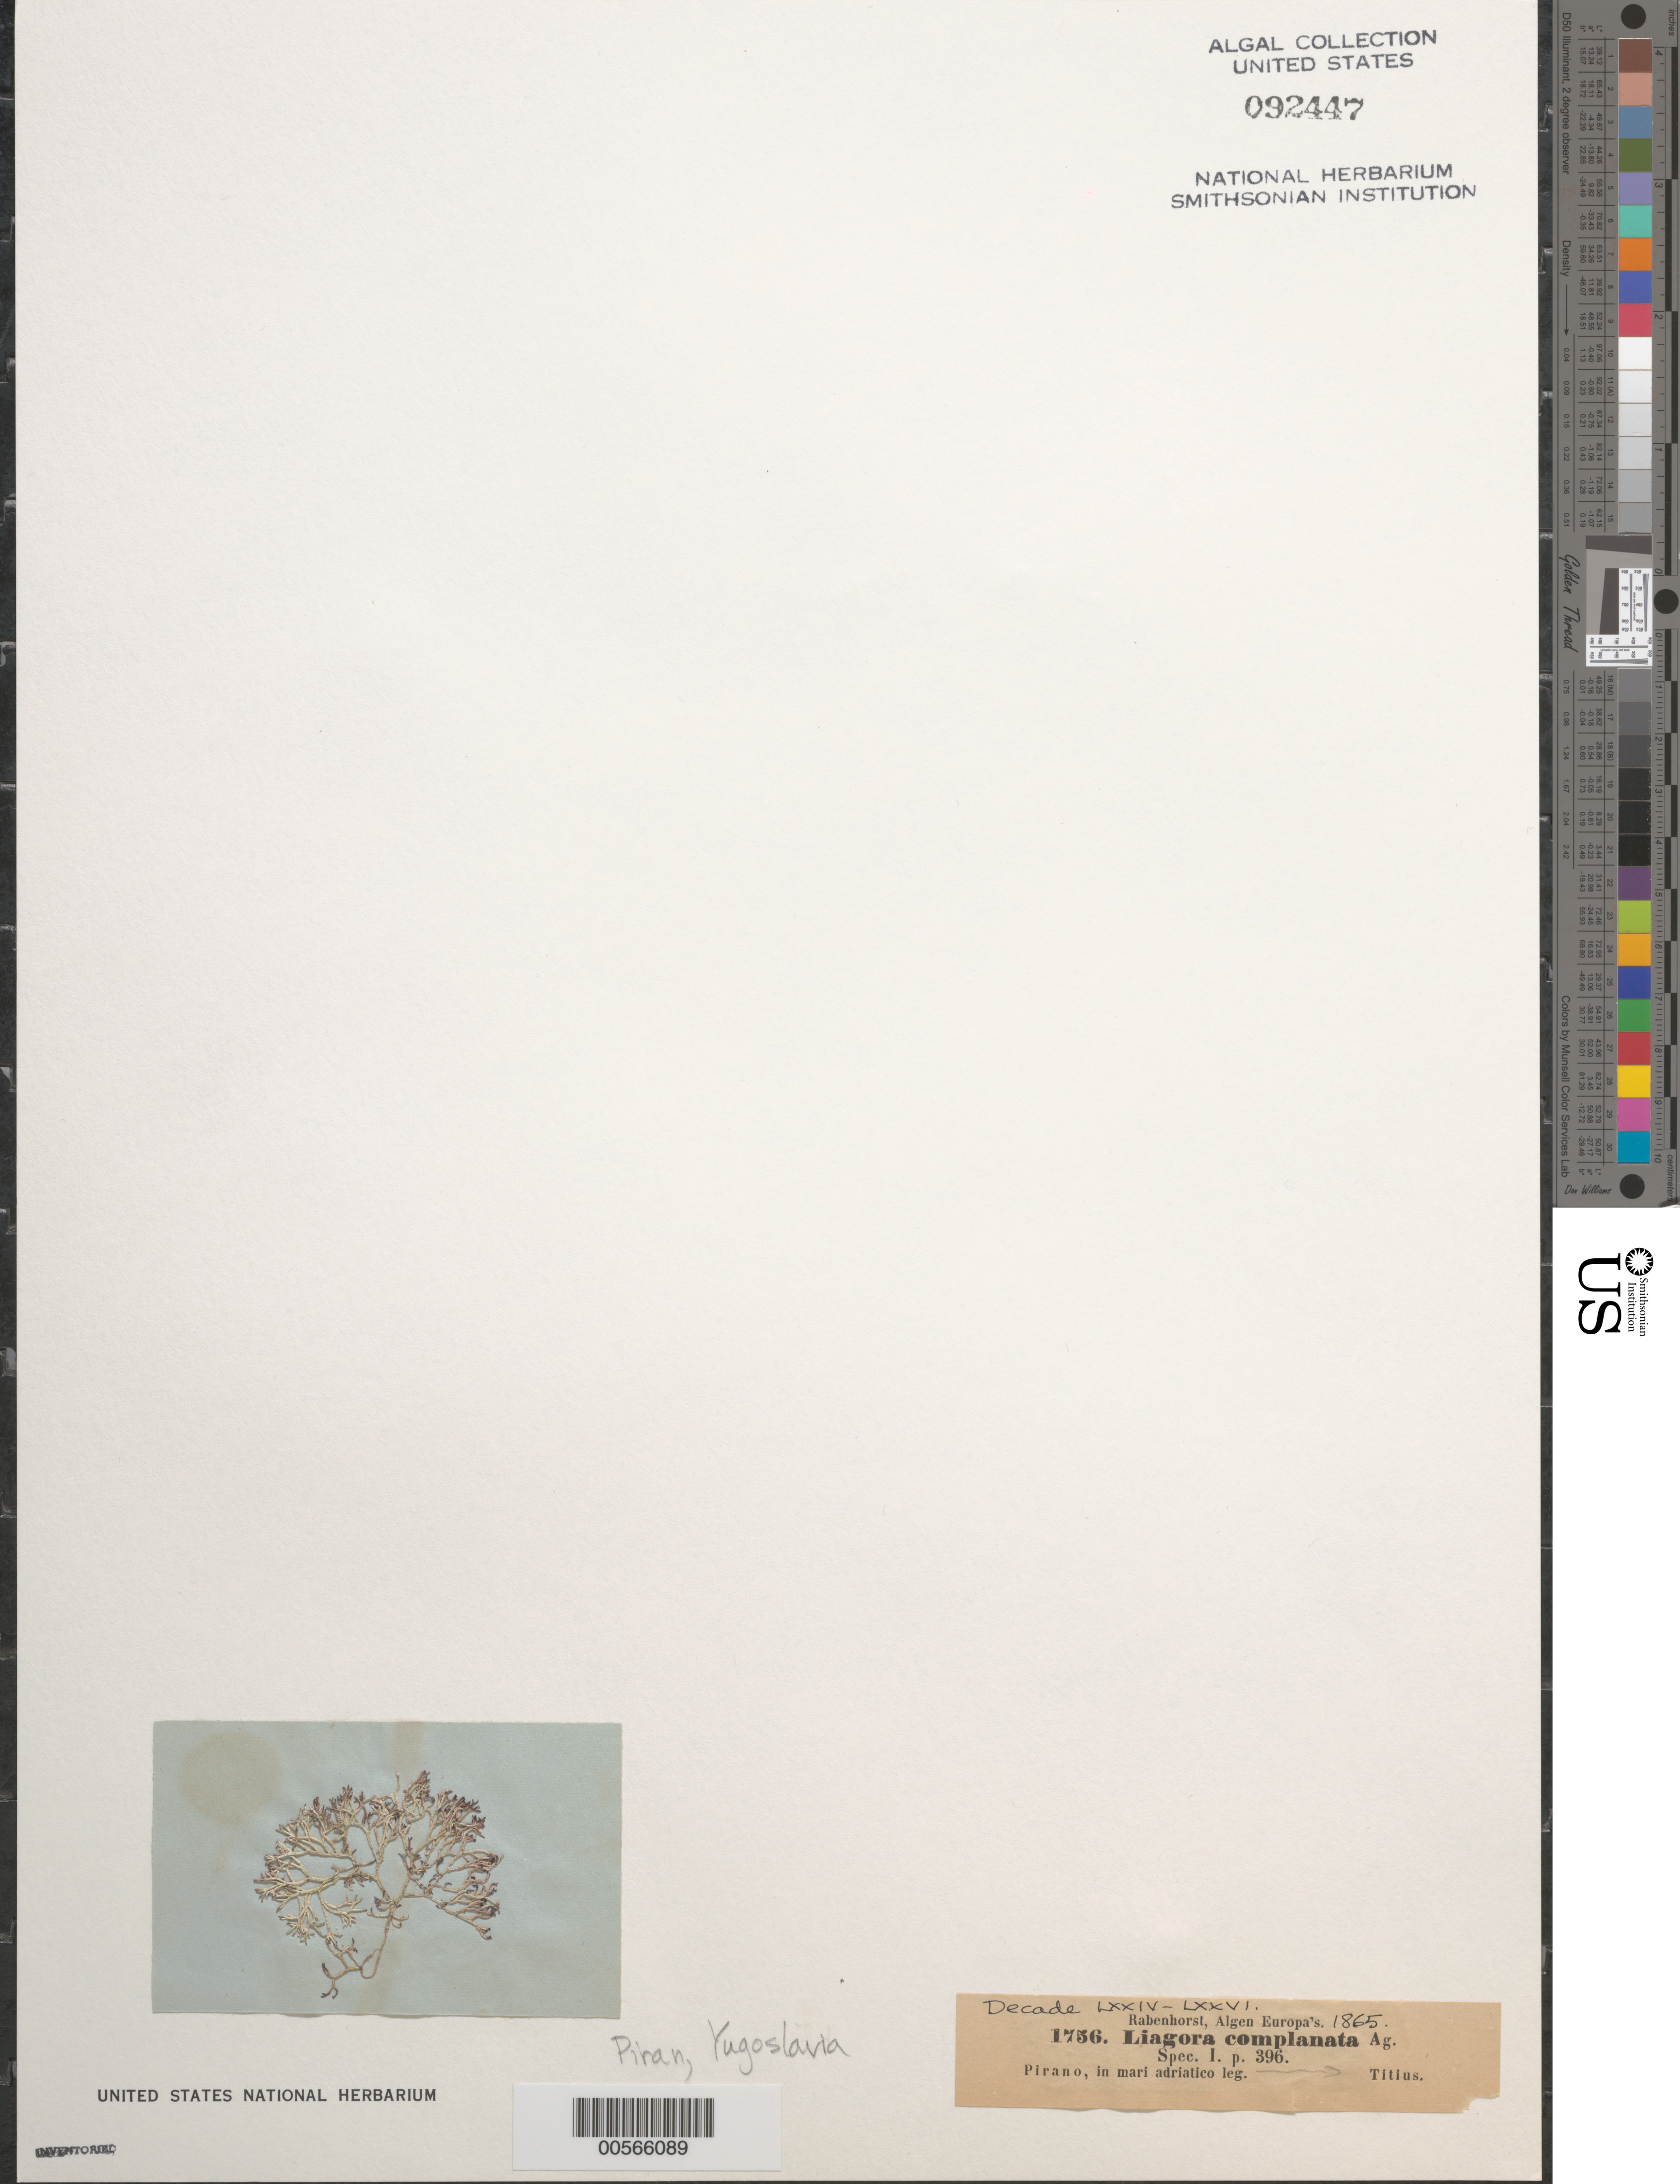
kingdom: Plantae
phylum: Rhodophyta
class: Florideophyceae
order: Nemaliales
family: Liagoraceae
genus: Liagora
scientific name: Liagora distenta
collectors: P. Titius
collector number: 1756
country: Slovenia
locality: Adriatic Sea (Mari Adriatico), Piran (Pirano)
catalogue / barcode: US 92447